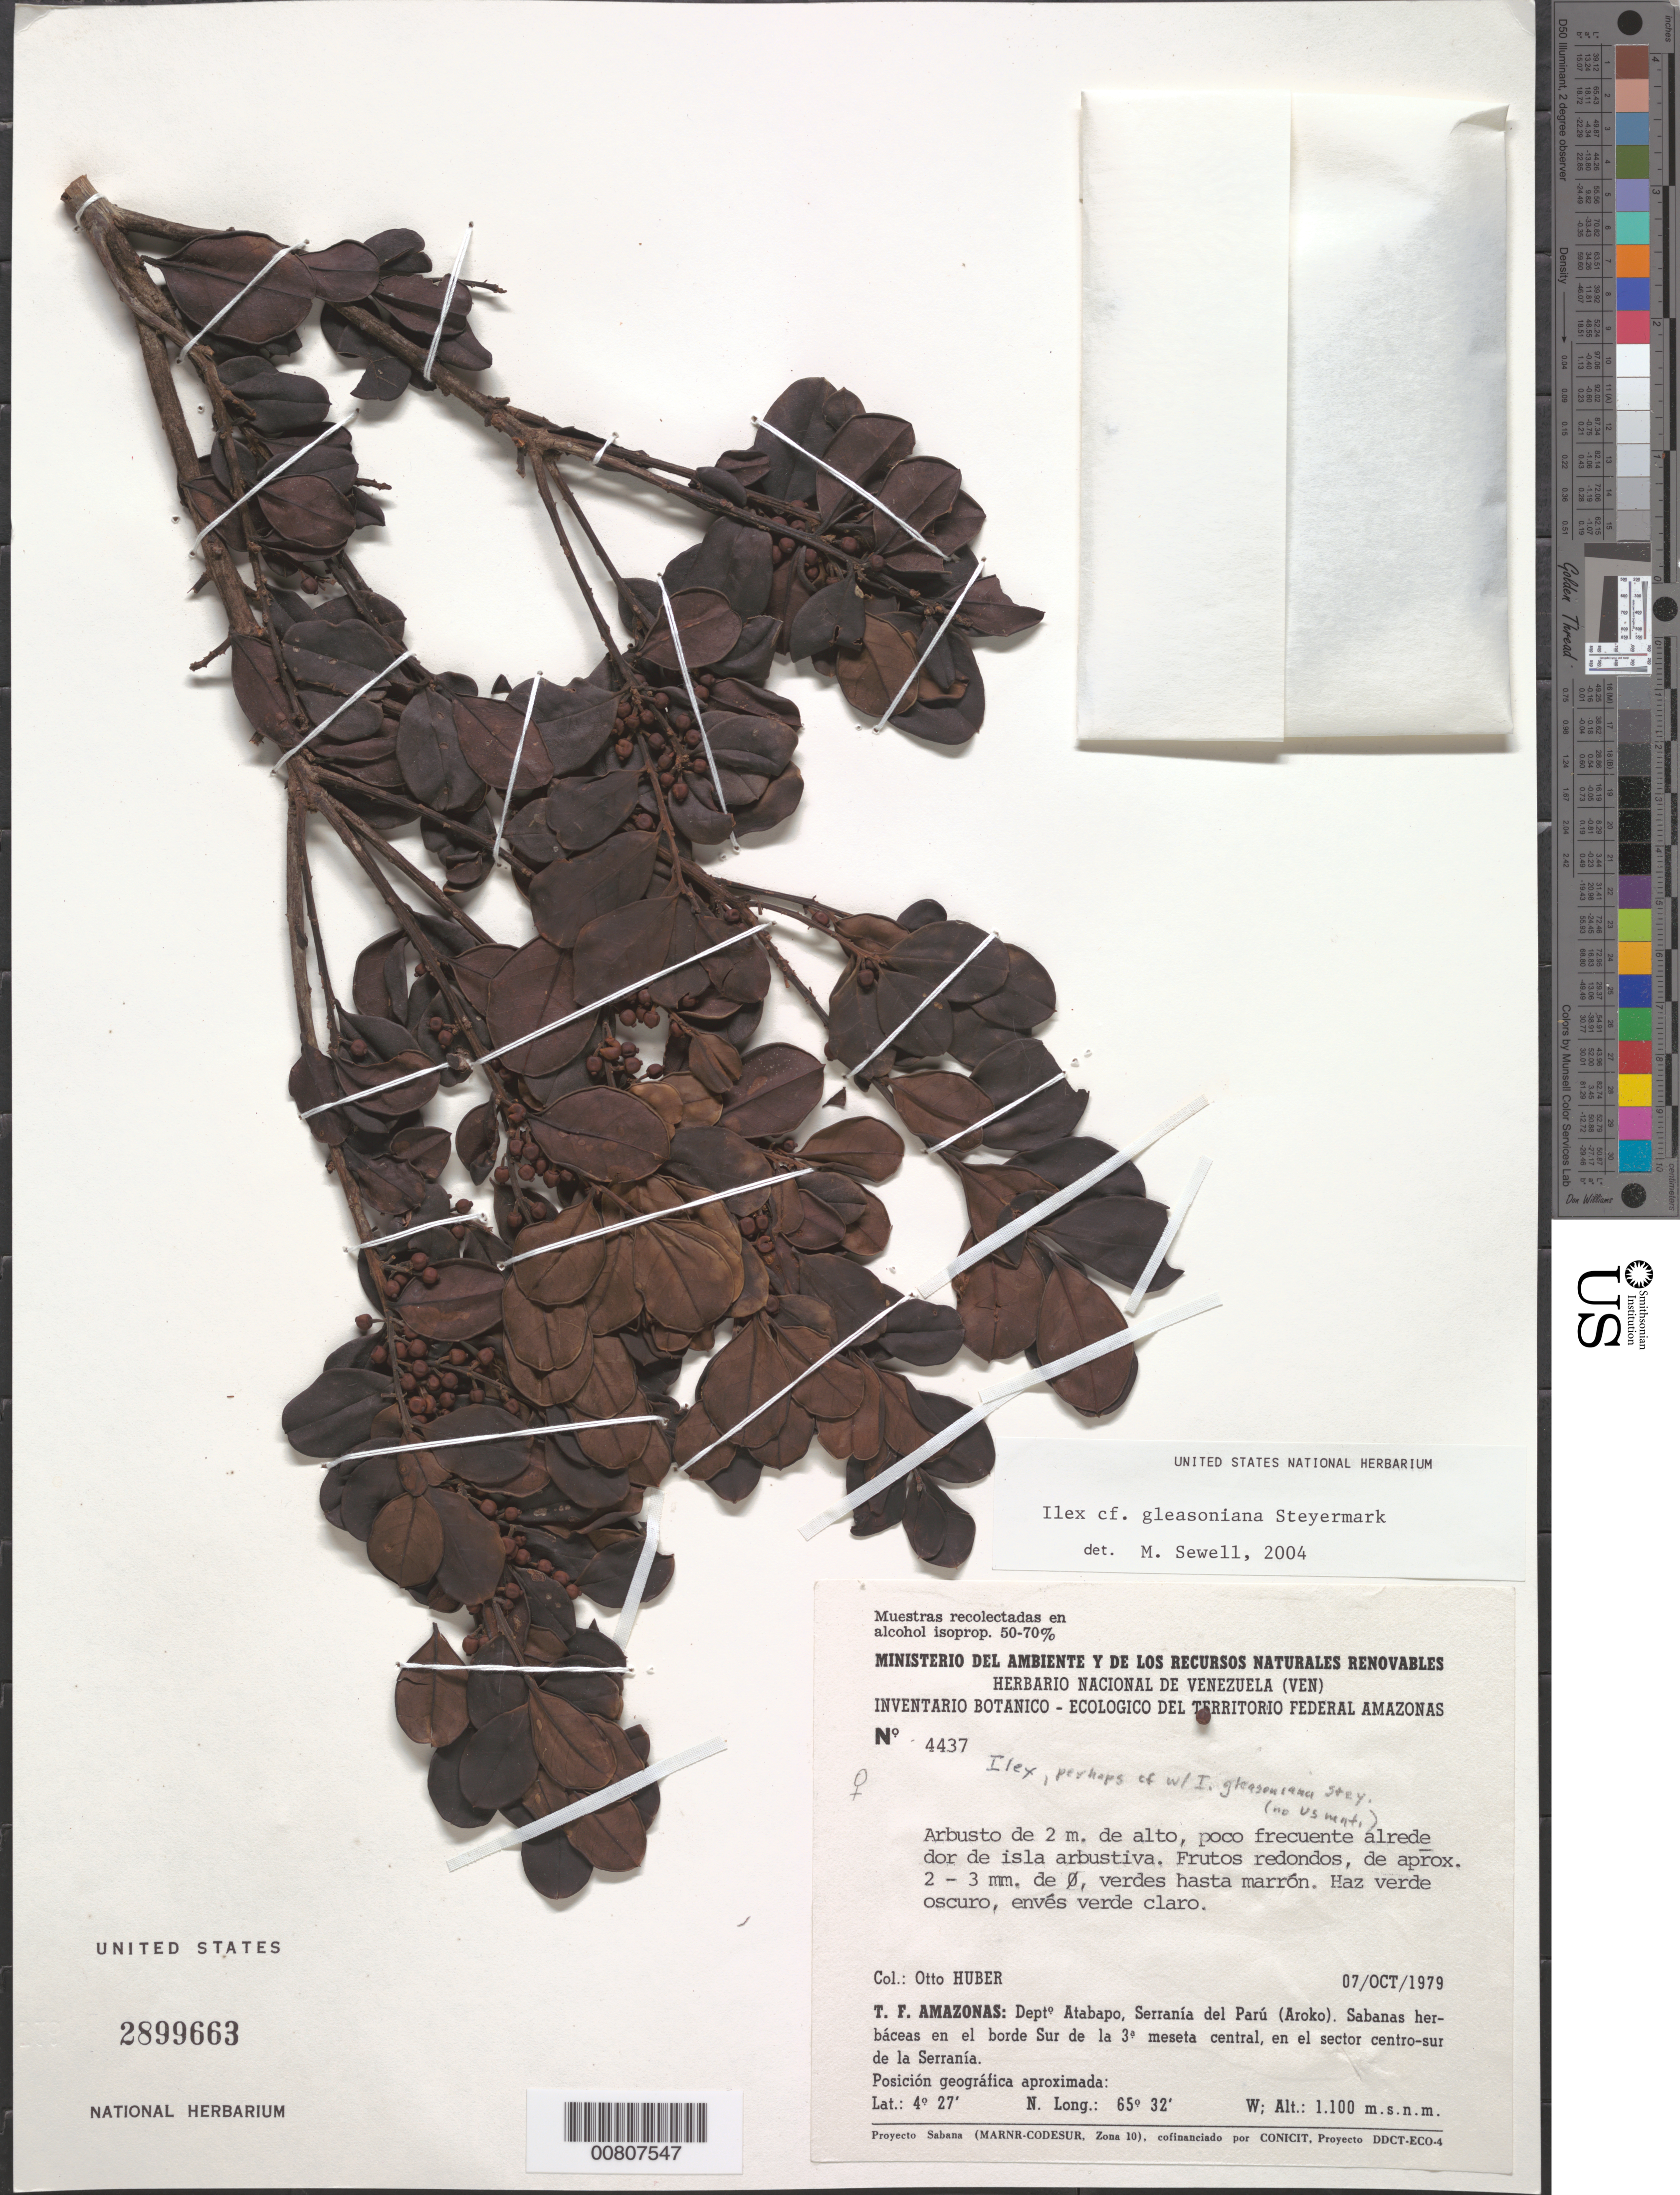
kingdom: Plantae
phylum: Tracheophyta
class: Magnoliopsida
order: Aquifoliales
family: Aquifoliaceae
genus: Ilex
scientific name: Ilex gleasoniana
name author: Steyerm.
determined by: Sewell, M.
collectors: O. Huber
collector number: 4437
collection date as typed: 7-Oct-79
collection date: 1979-10-07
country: Venezuela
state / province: Amazonas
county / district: Atabapo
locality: Serranía del Parú (Aroko), sur de la 3ª meseta central, en el sector centro-sur de la Serranía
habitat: Shrub island in herbaceous savanna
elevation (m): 1100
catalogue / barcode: US 2899663